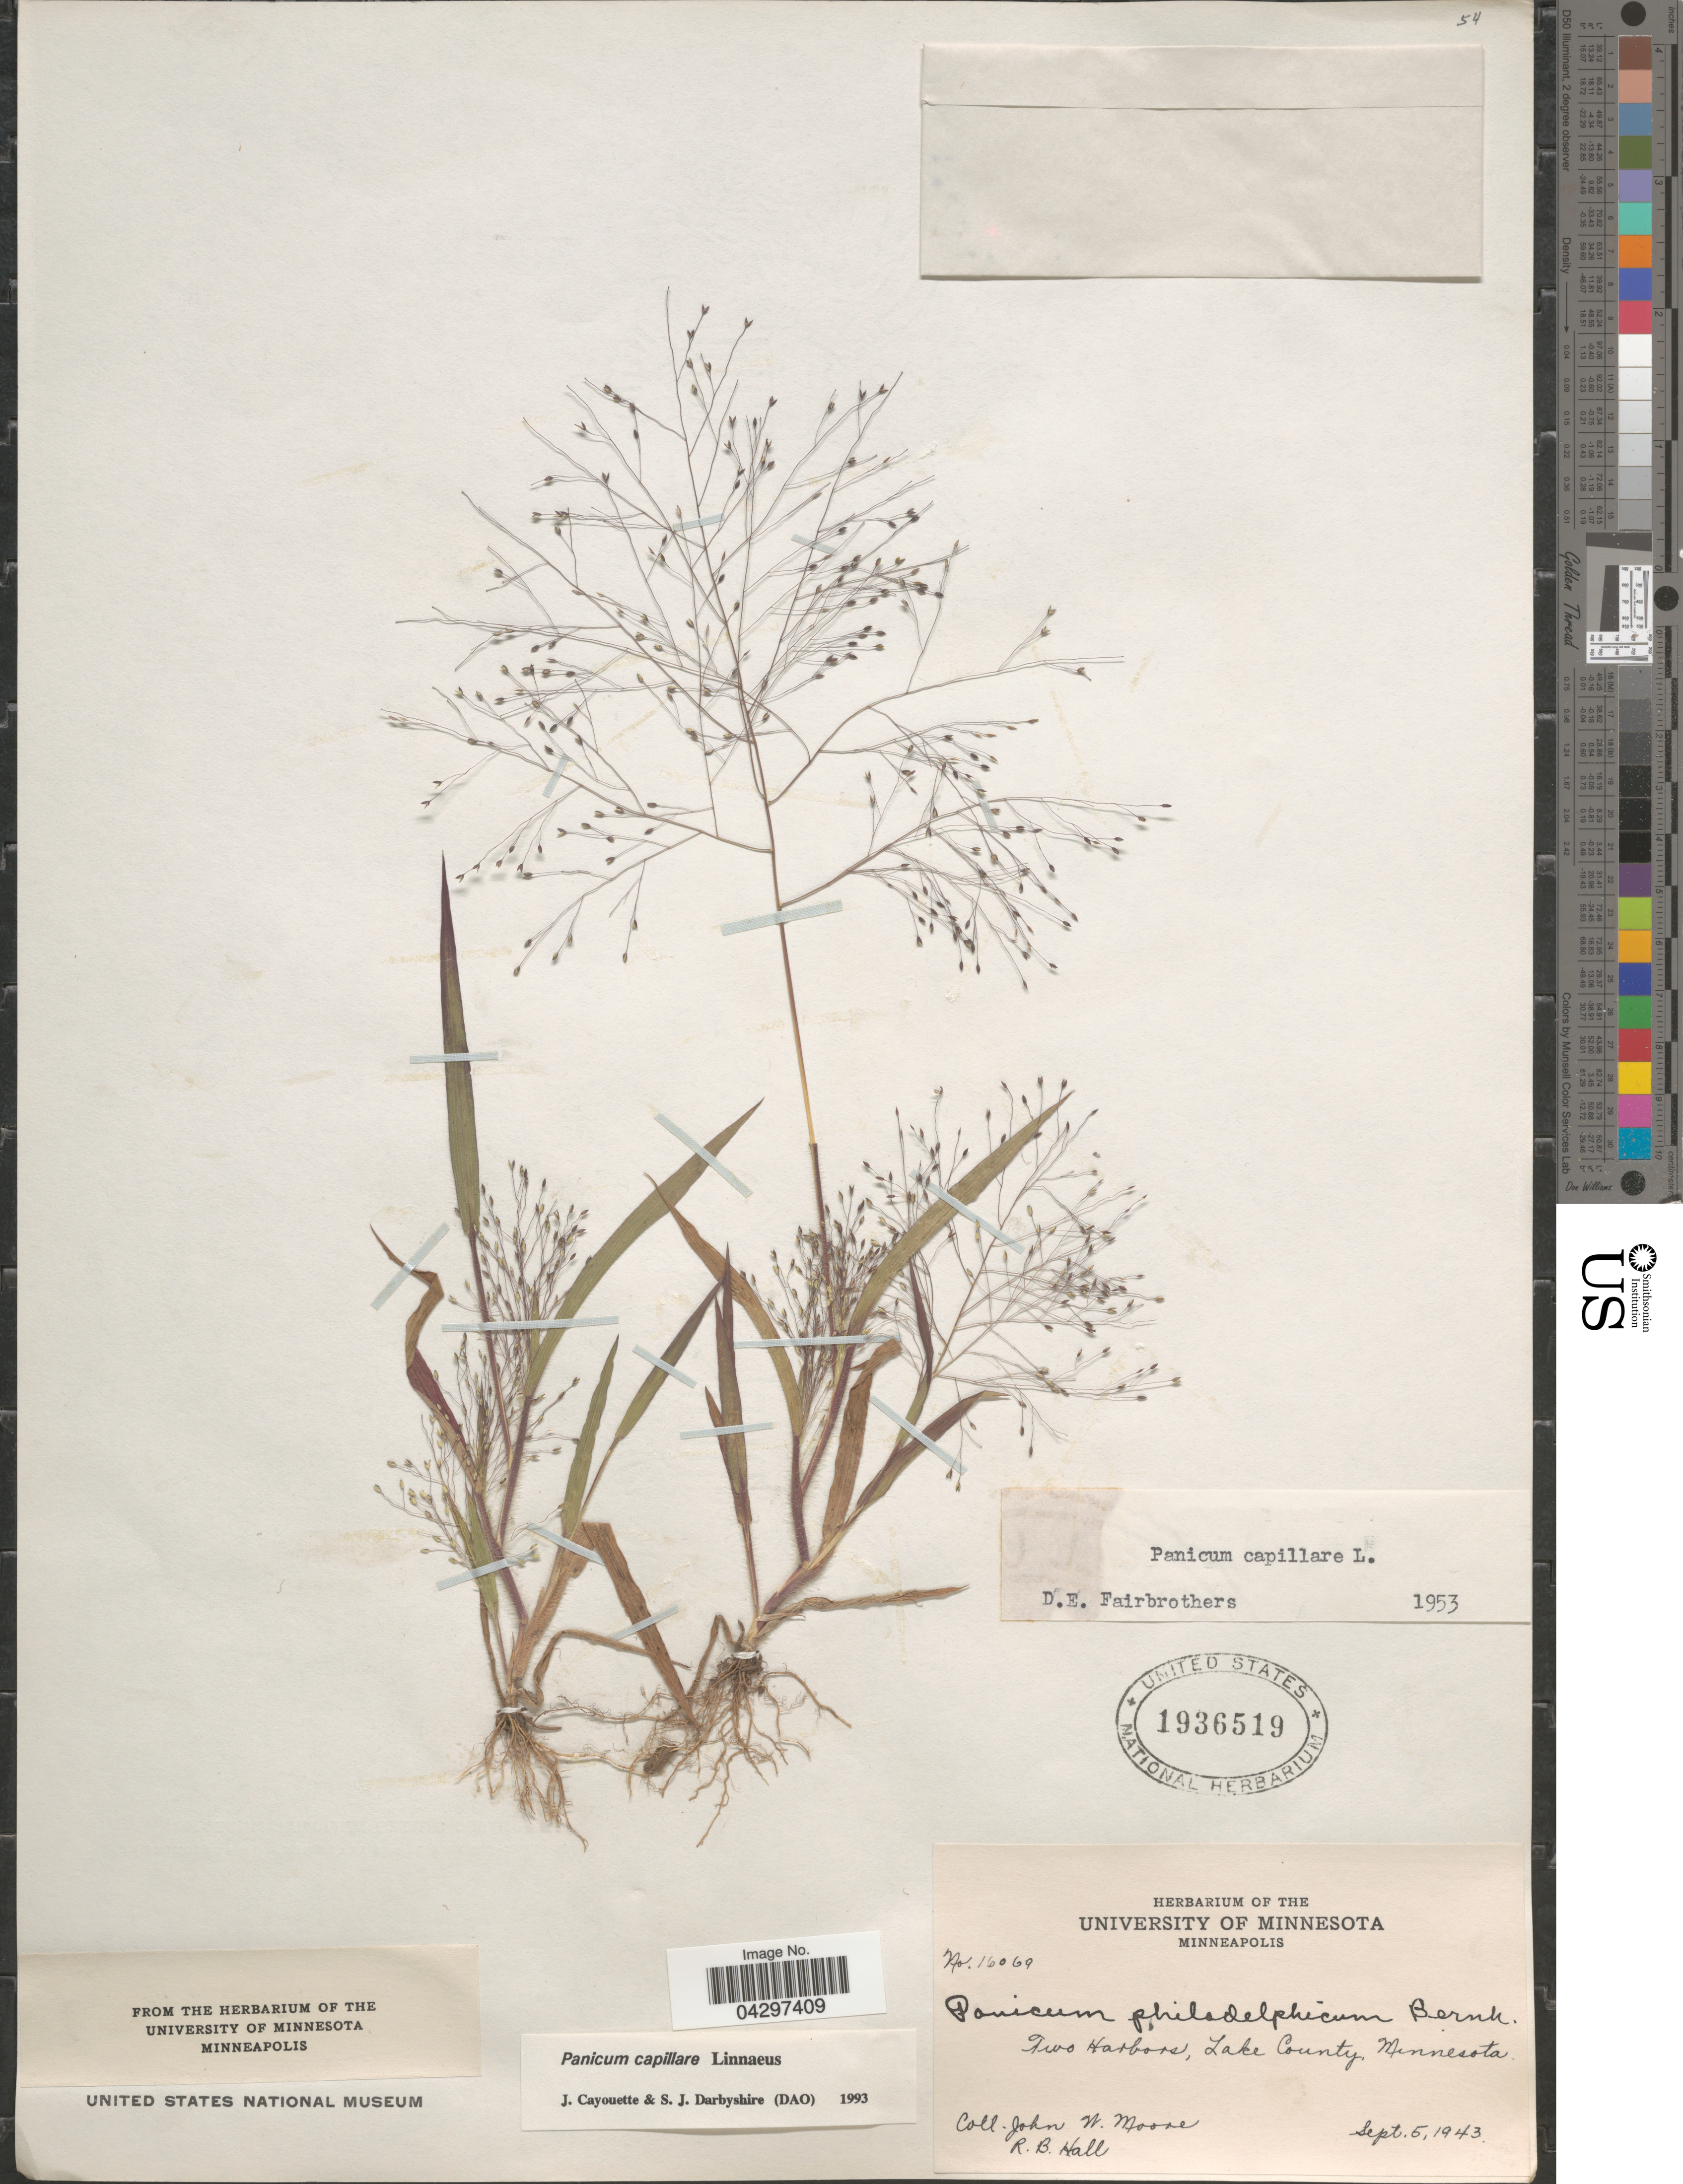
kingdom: Plantae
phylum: Tracheophyta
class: Liliopsida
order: Poales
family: Poaceae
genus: Panicum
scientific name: Panicum capillare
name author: L.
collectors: J. Moore & R. Hall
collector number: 16069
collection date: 1943-09-05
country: United States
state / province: Minnesota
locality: Two Harbors, Lake County.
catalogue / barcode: US 1936519